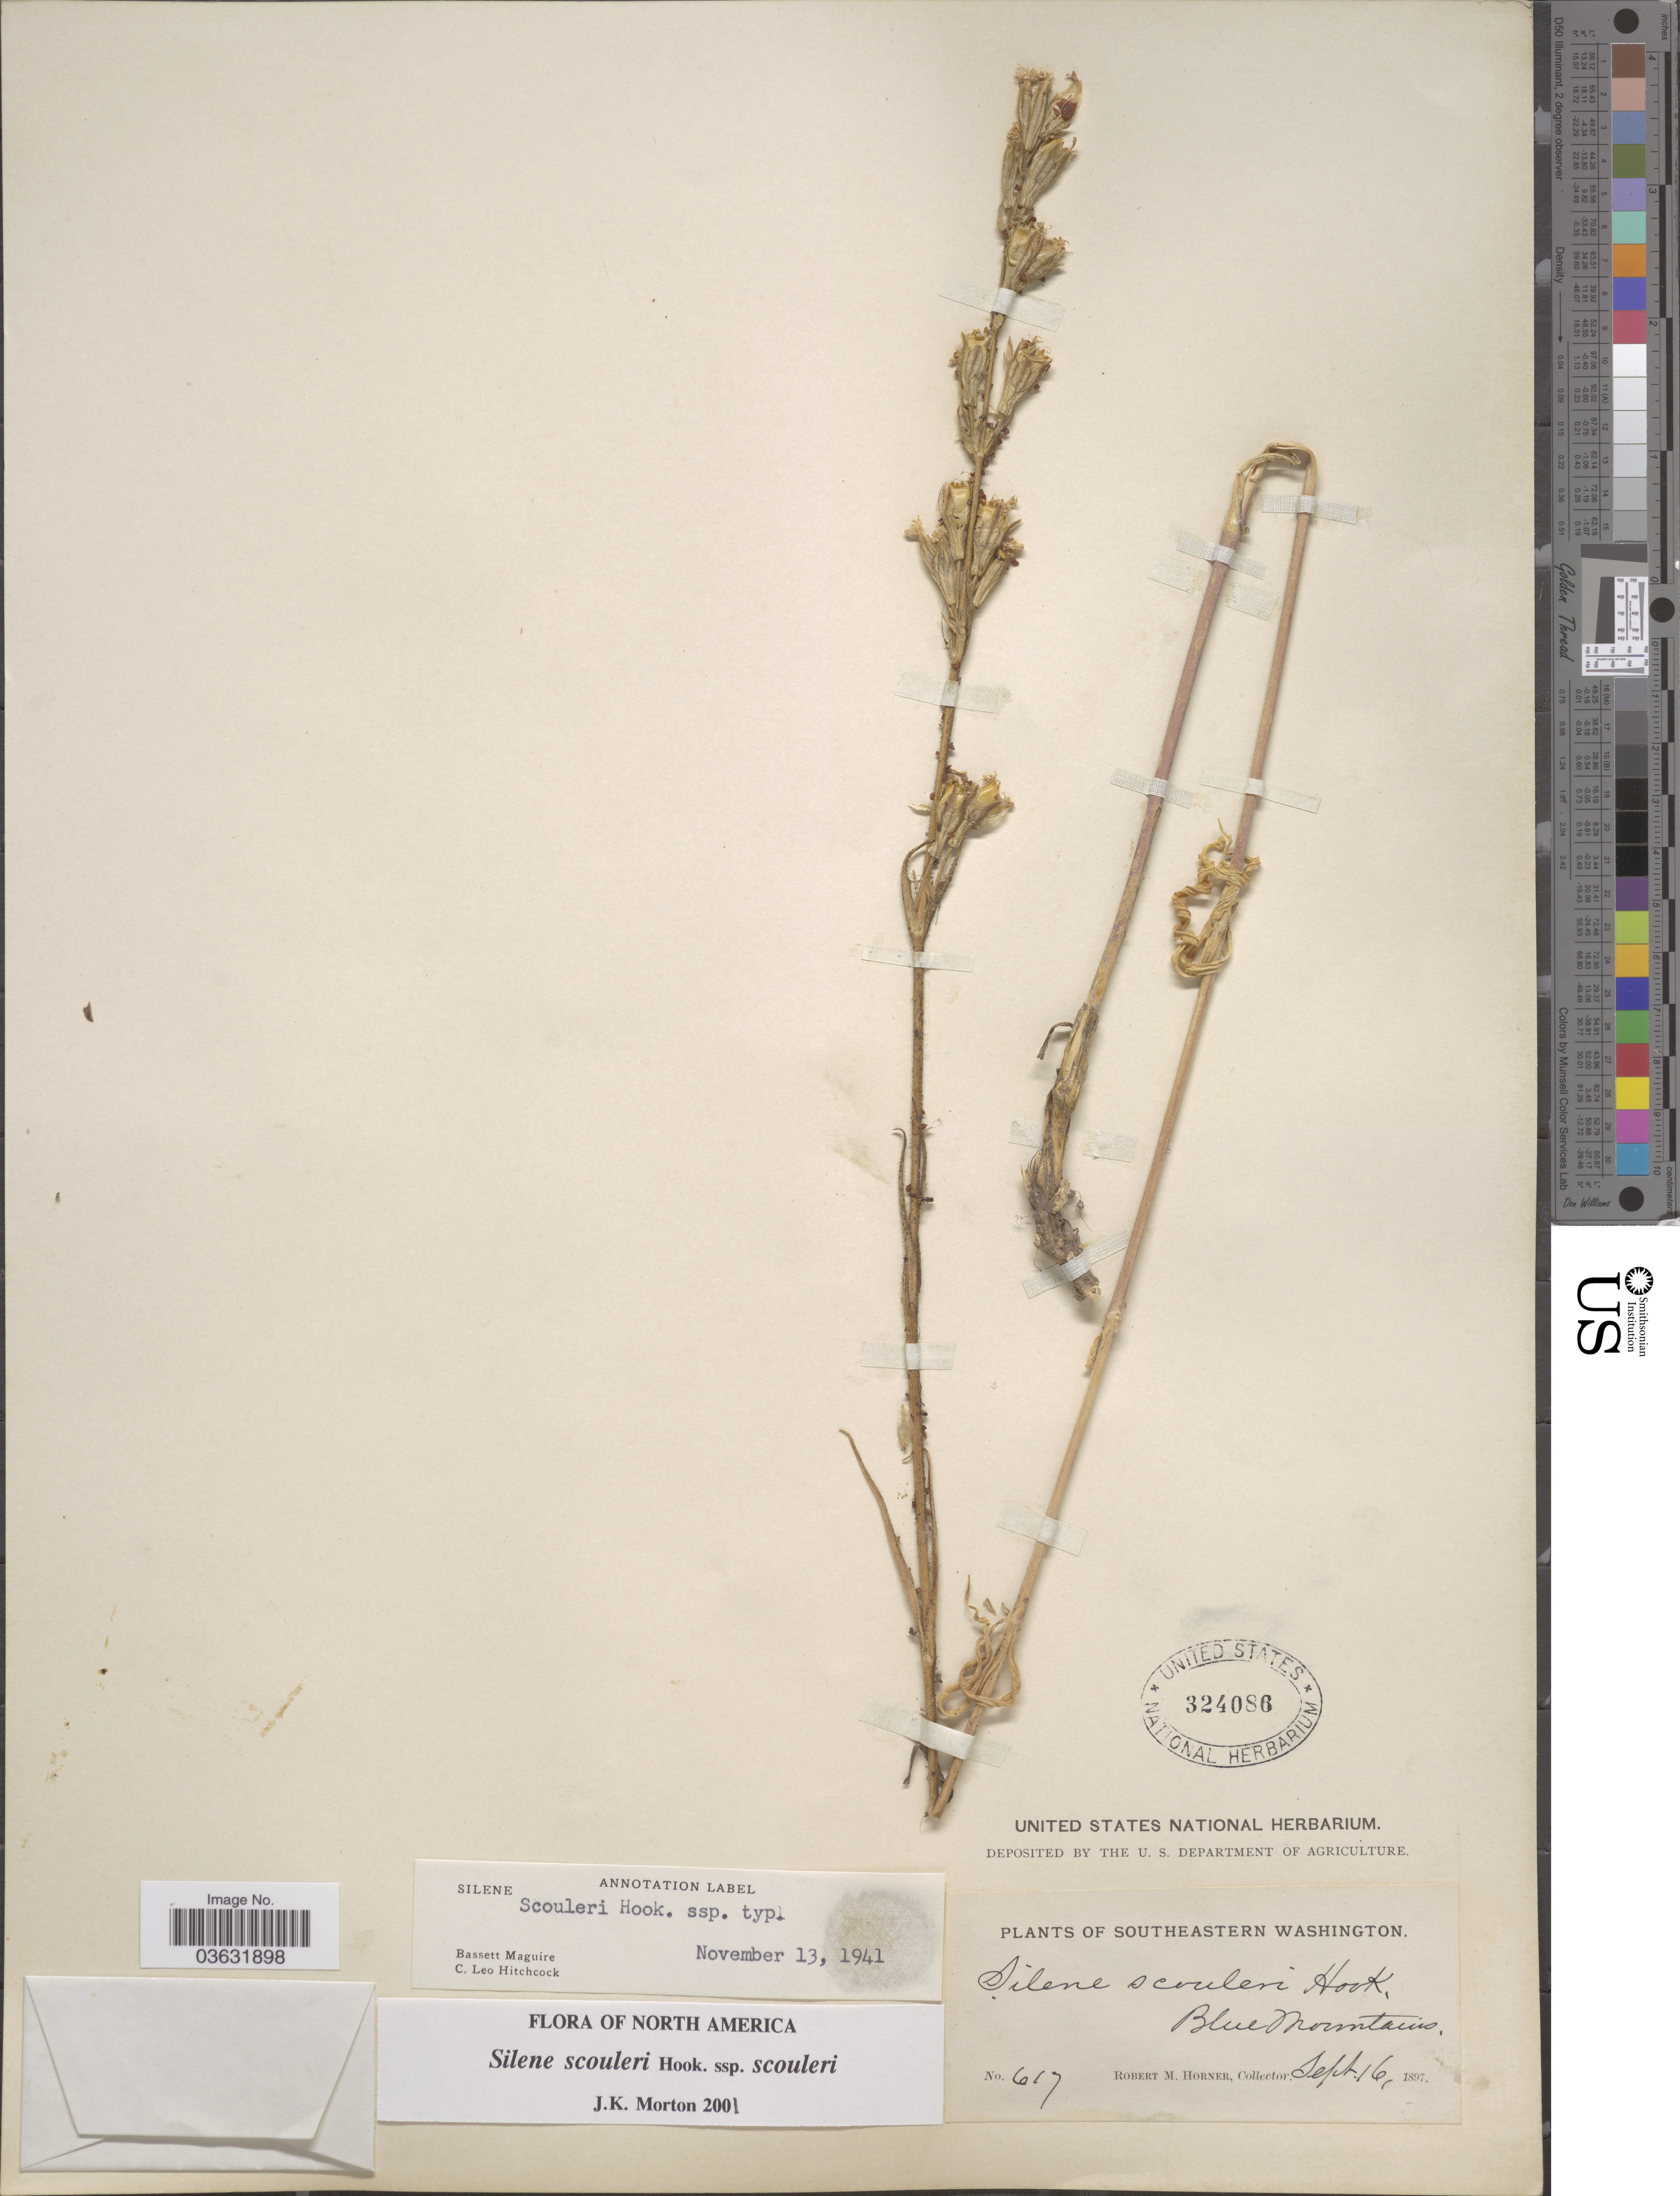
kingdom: Plantae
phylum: Tracheophyta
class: Magnoliopsida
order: Caryophyllales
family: Caryophyllaceae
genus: Silene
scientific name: Silene scouleri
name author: Hook.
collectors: R. Horner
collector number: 617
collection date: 1897-09-16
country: United States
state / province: Washington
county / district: Clallam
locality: Southeastern Washington. Blue Mountain.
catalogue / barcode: US 324086